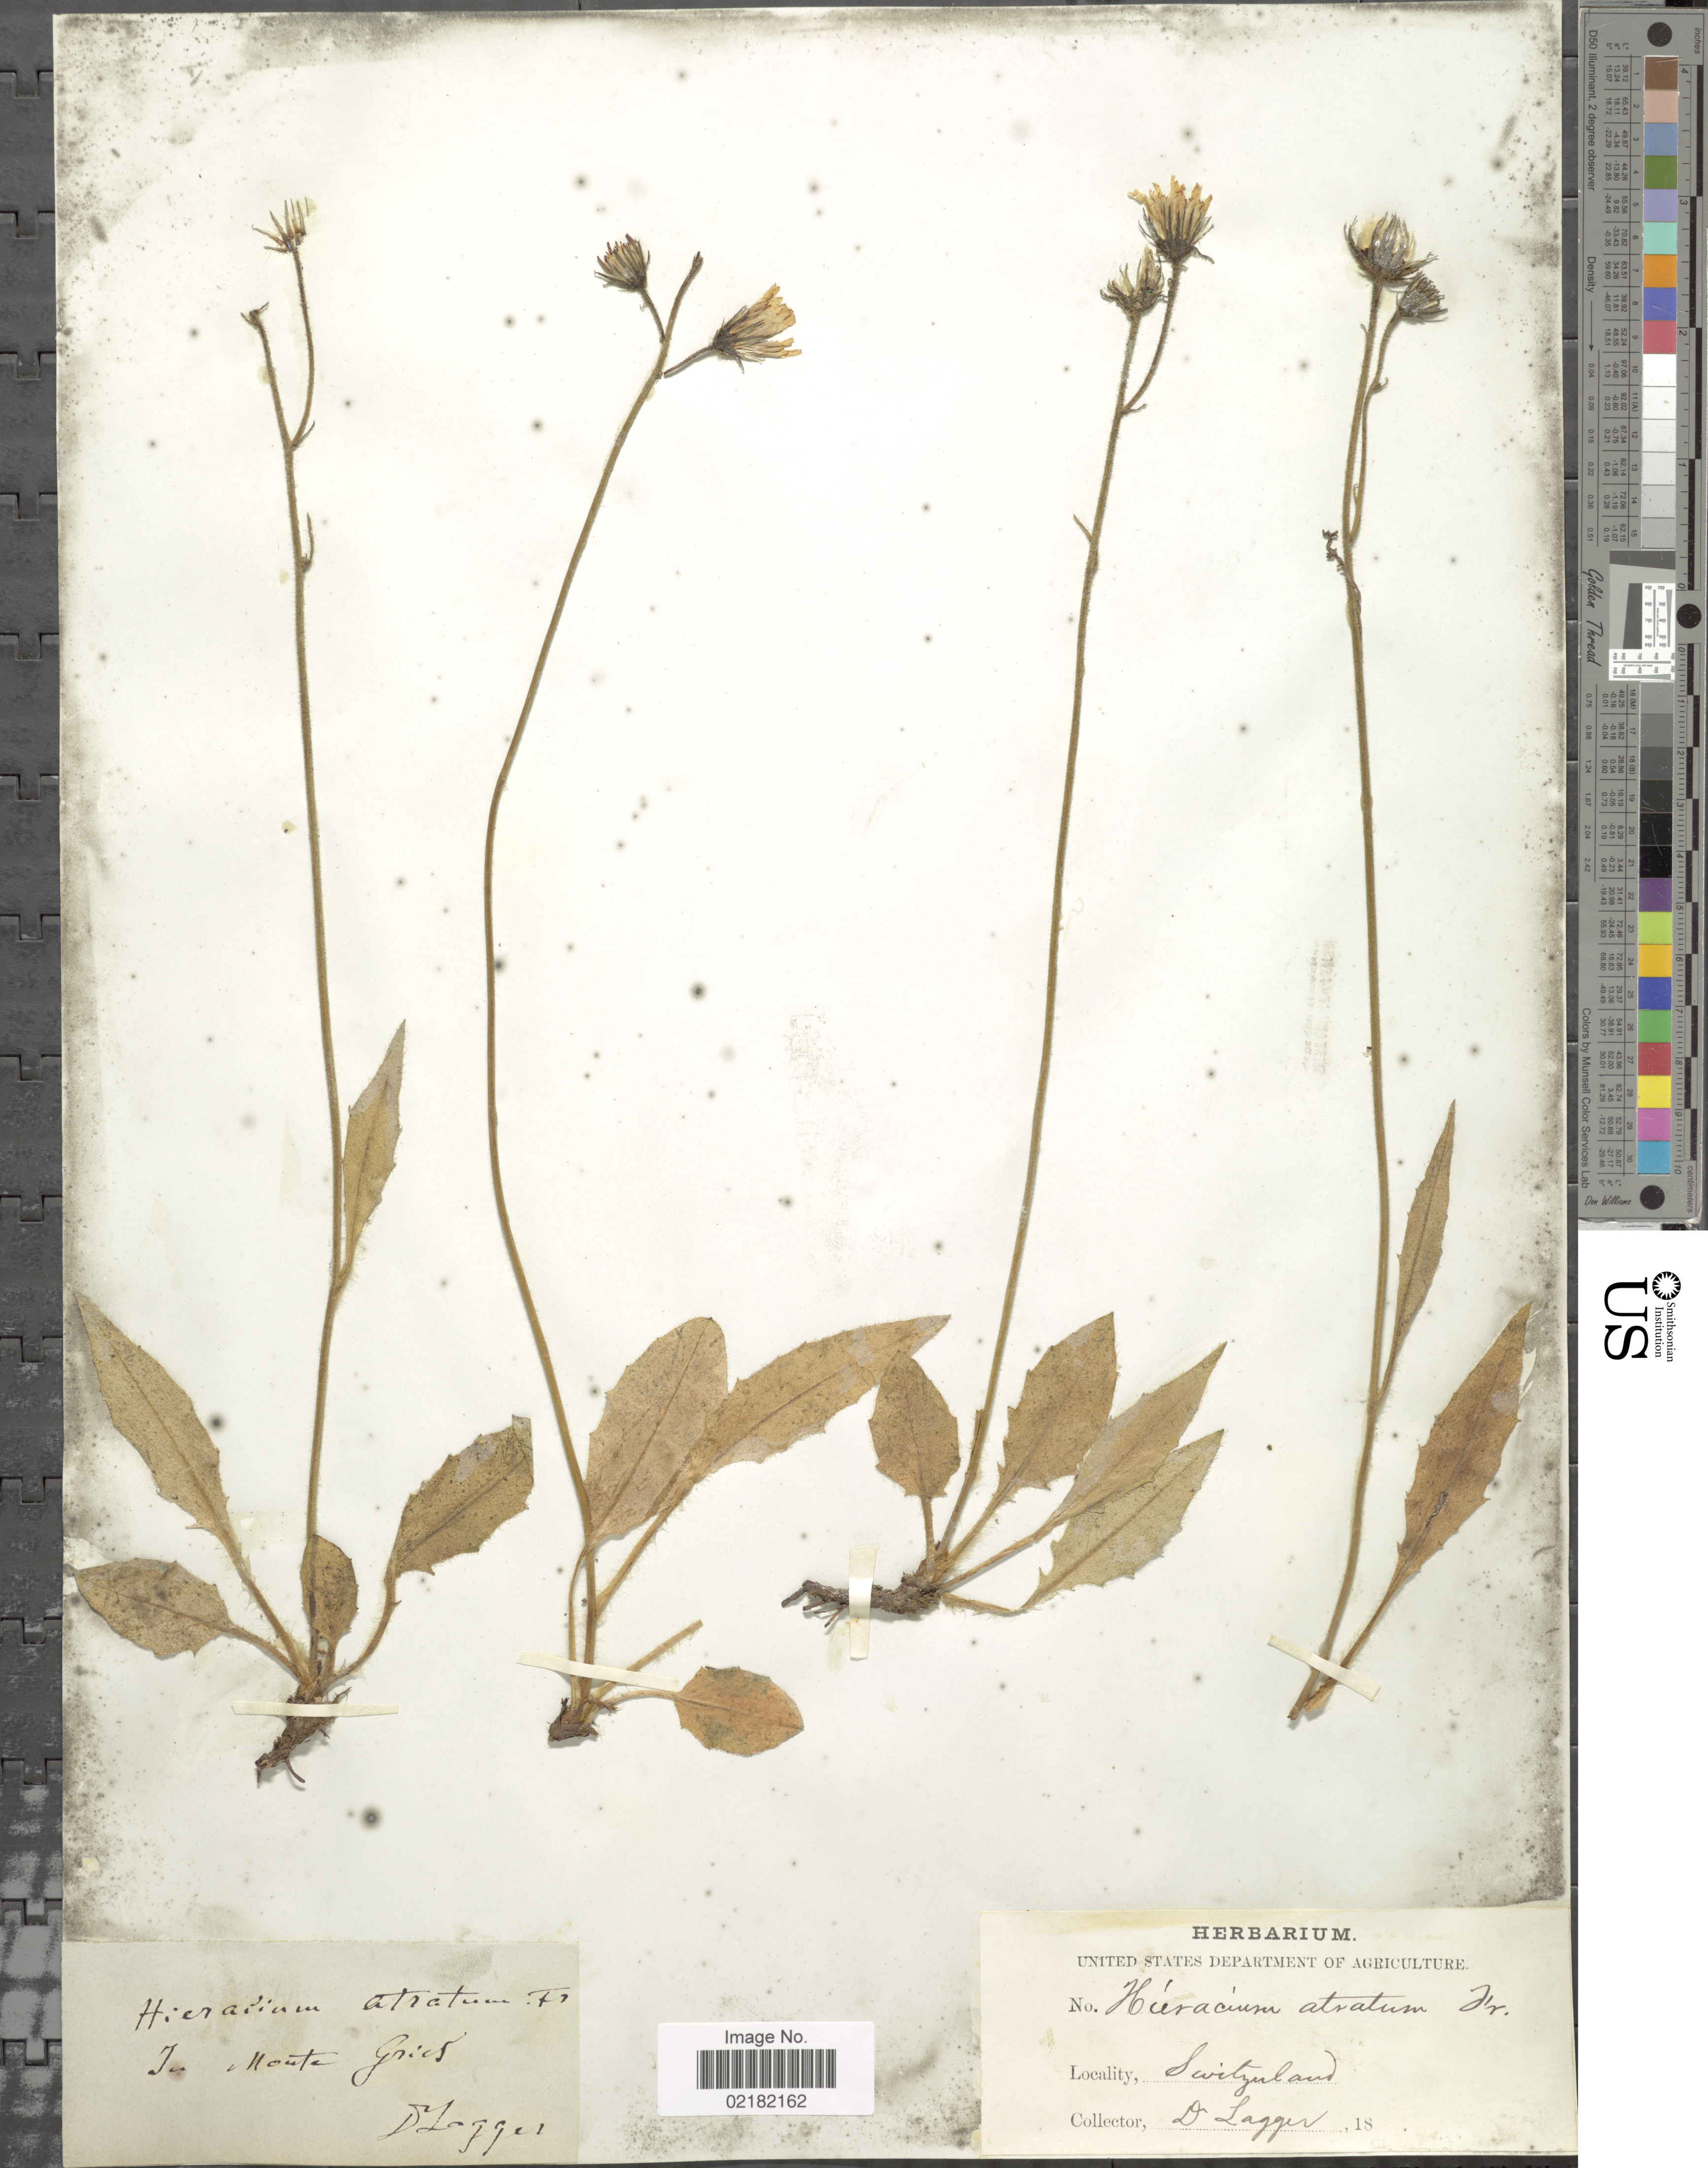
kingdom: Plantae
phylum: Tracheophyta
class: Magnoliopsida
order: Asterales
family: Asteraceae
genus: Hieracium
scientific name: Hieracium atratum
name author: Fr.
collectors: F. J. Lagger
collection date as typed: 18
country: Switzerland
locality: In monte Gries.